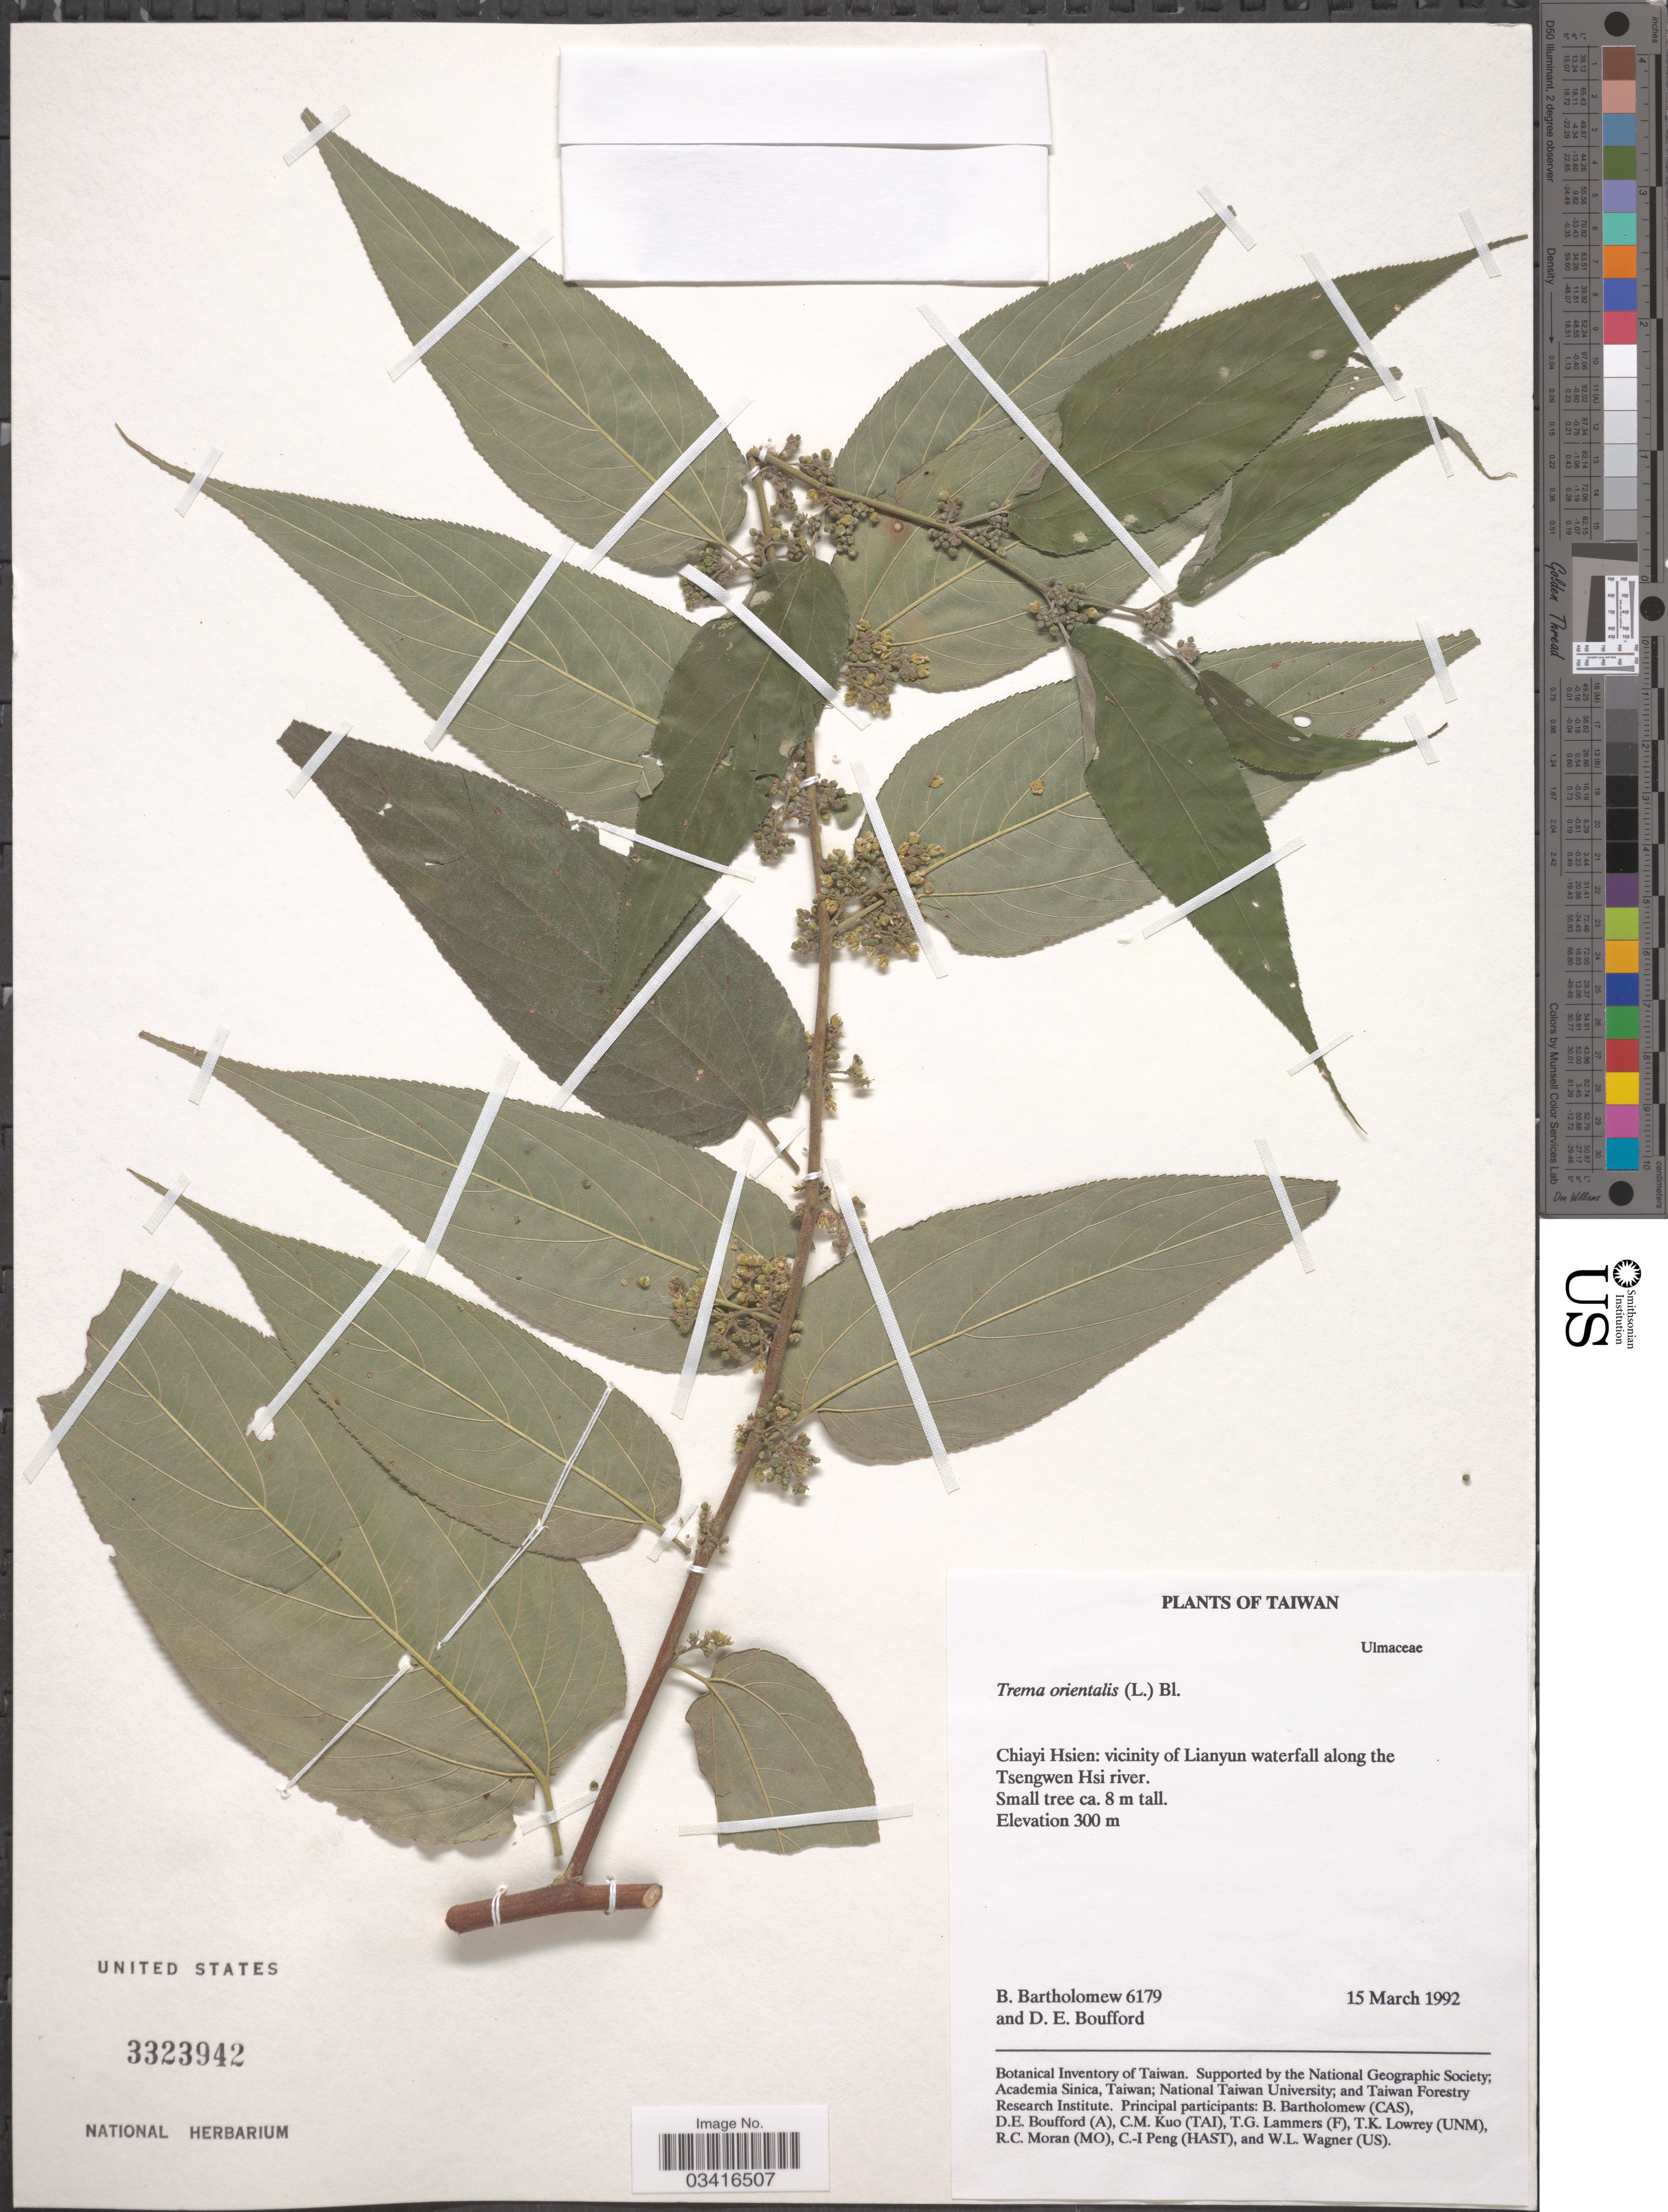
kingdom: Plantae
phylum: Tracheophyta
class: Magnoliopsida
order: Rosales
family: Cannabaceae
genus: Trema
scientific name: Trema orientale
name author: (L.) Blume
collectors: B. Bartholomew & D. E. Boufford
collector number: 6179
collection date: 1992-03-15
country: Taiwan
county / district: Chiayi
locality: Chiayi Hsien: vicinity of Lianyun waterfall along the Tsengwen Hsi river.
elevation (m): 300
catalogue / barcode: US 3323942